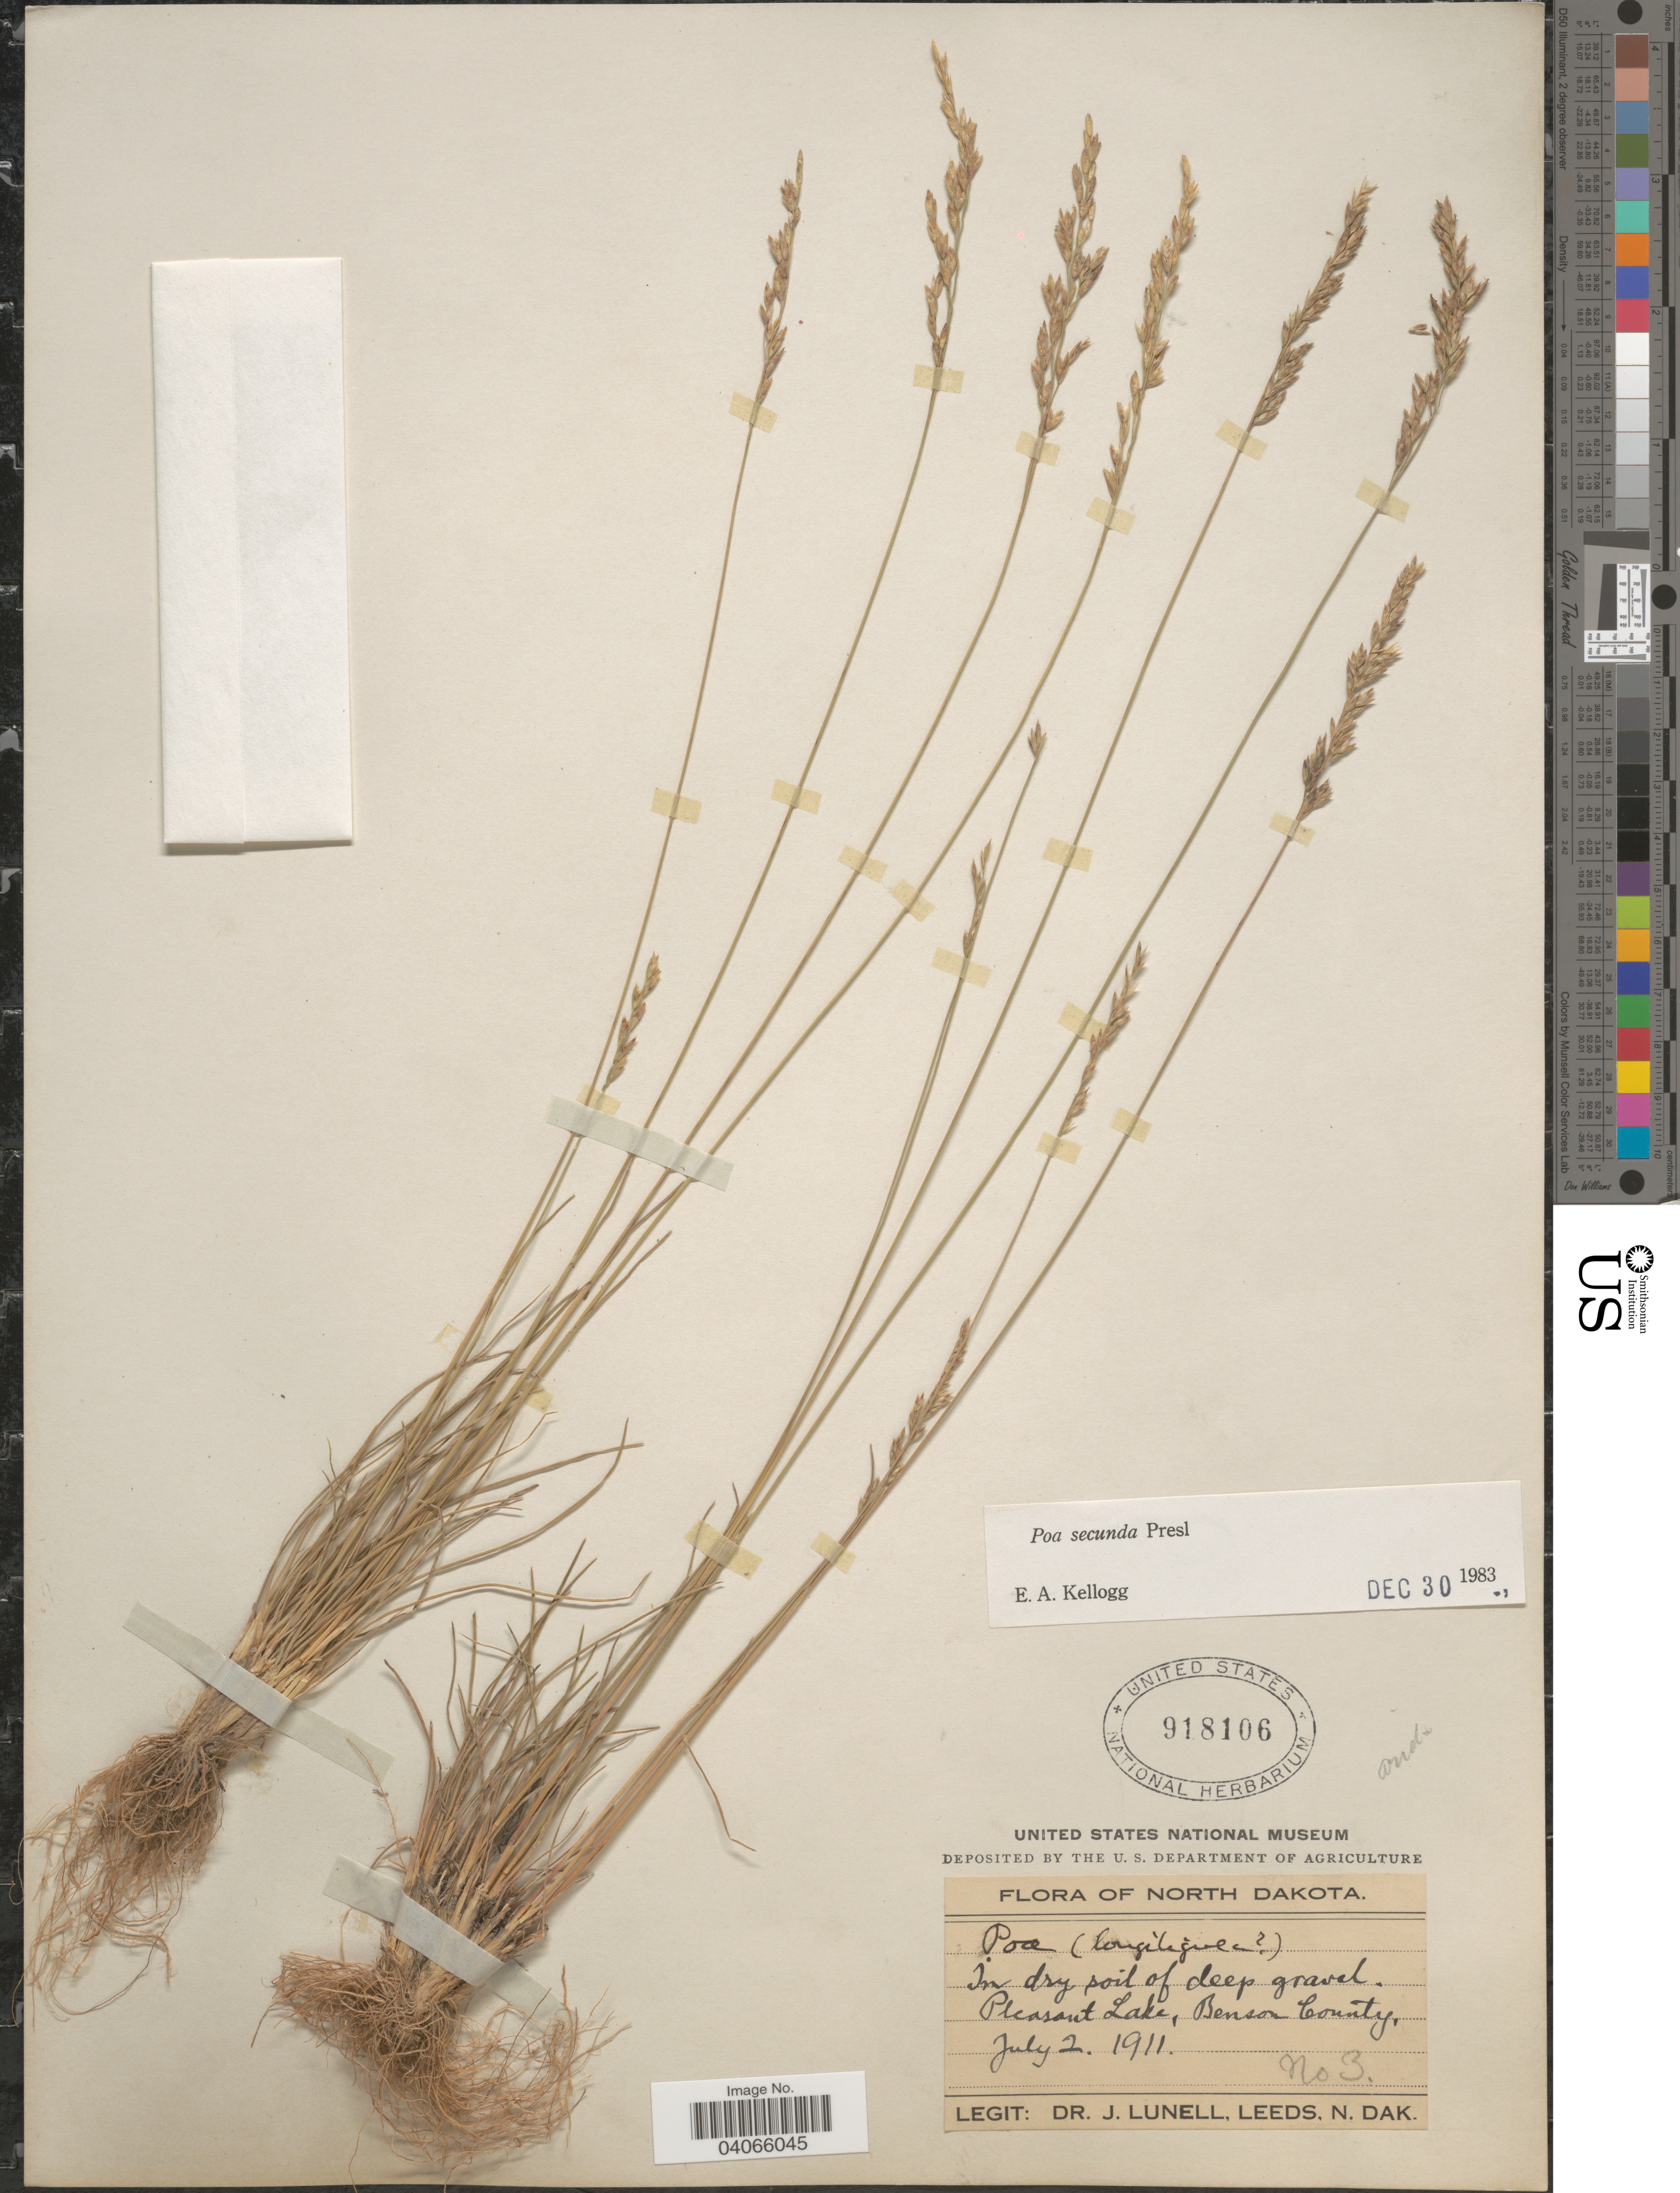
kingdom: Plantae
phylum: Tracheophyta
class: Liliopsida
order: Poales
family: Poaceae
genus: Poa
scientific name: Poa secunda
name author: J. Presl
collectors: J. Leeds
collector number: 3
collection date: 1911-07-02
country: United States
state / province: North Dakota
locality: Pleasant Lake, Benson County.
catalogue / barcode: US 918106